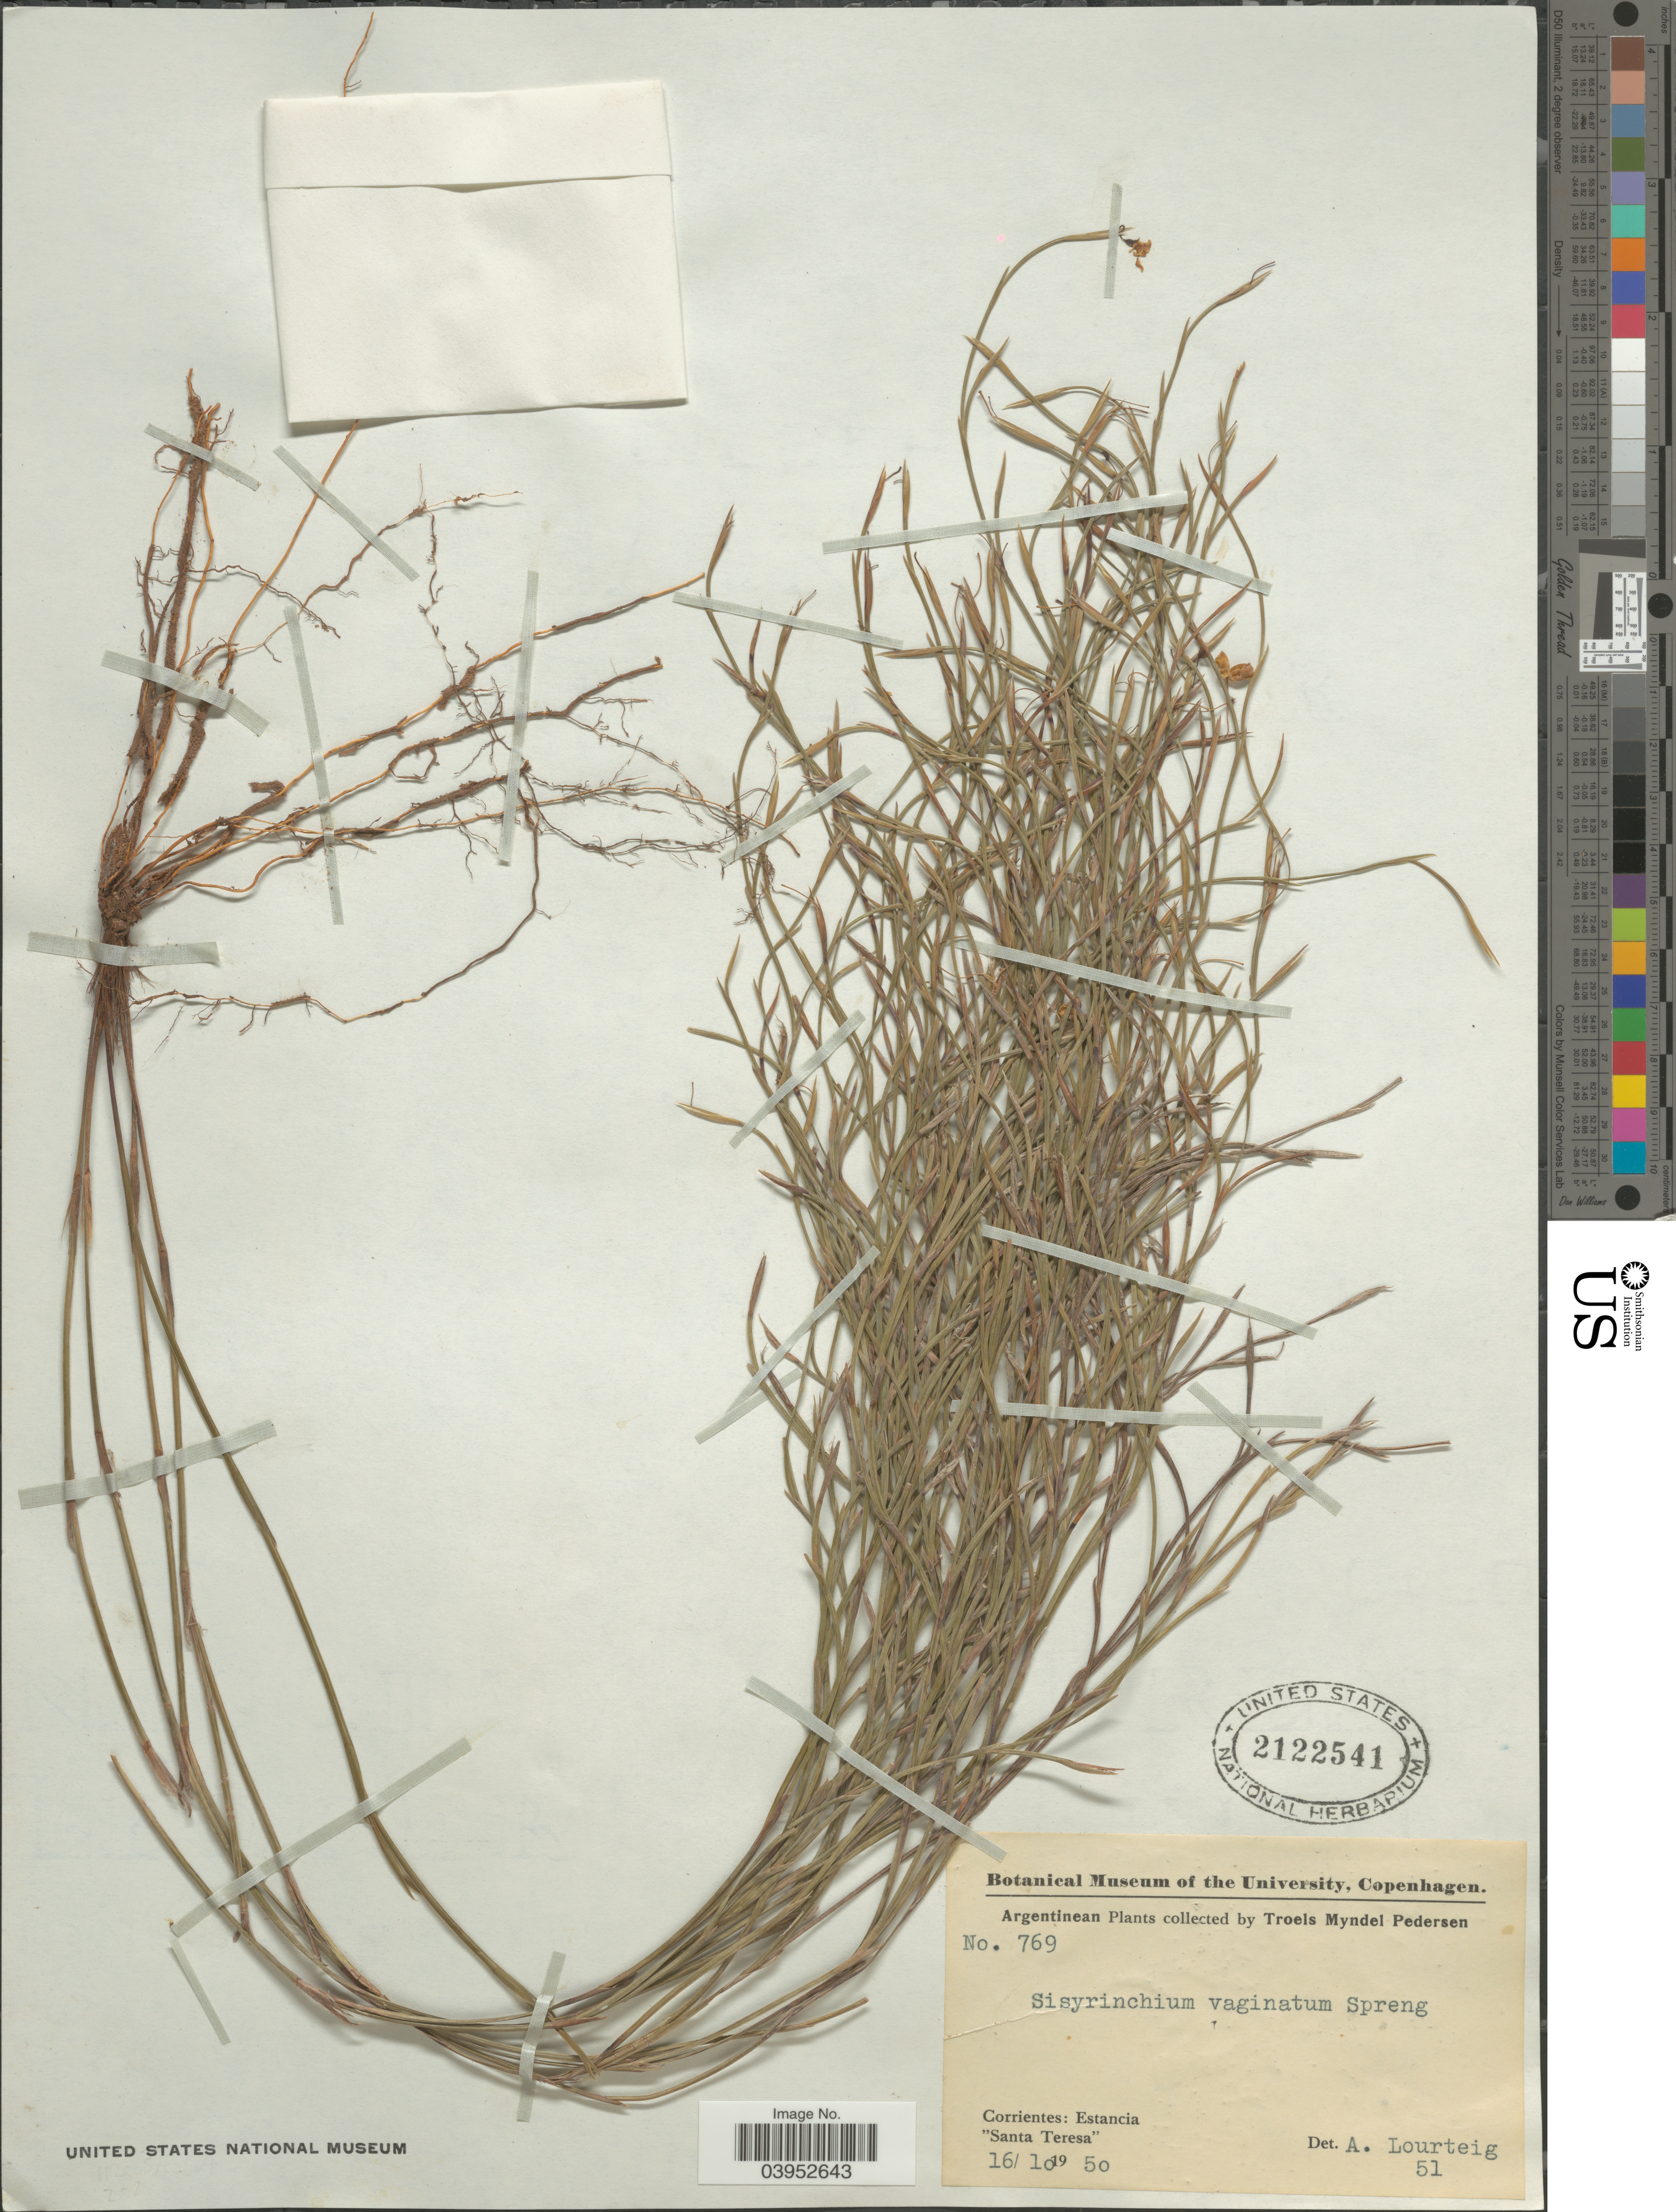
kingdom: Plantae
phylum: Tracheophyta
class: Liliopsida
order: Asparagales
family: Iridaceae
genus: Sisyrinchium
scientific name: Sisyrinchium vaginatum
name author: Spreng.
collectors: T. Pederson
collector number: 769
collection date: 1950-10-16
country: Argentina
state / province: Corrientes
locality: Estancia "Santa Teresa".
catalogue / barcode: US 2122541